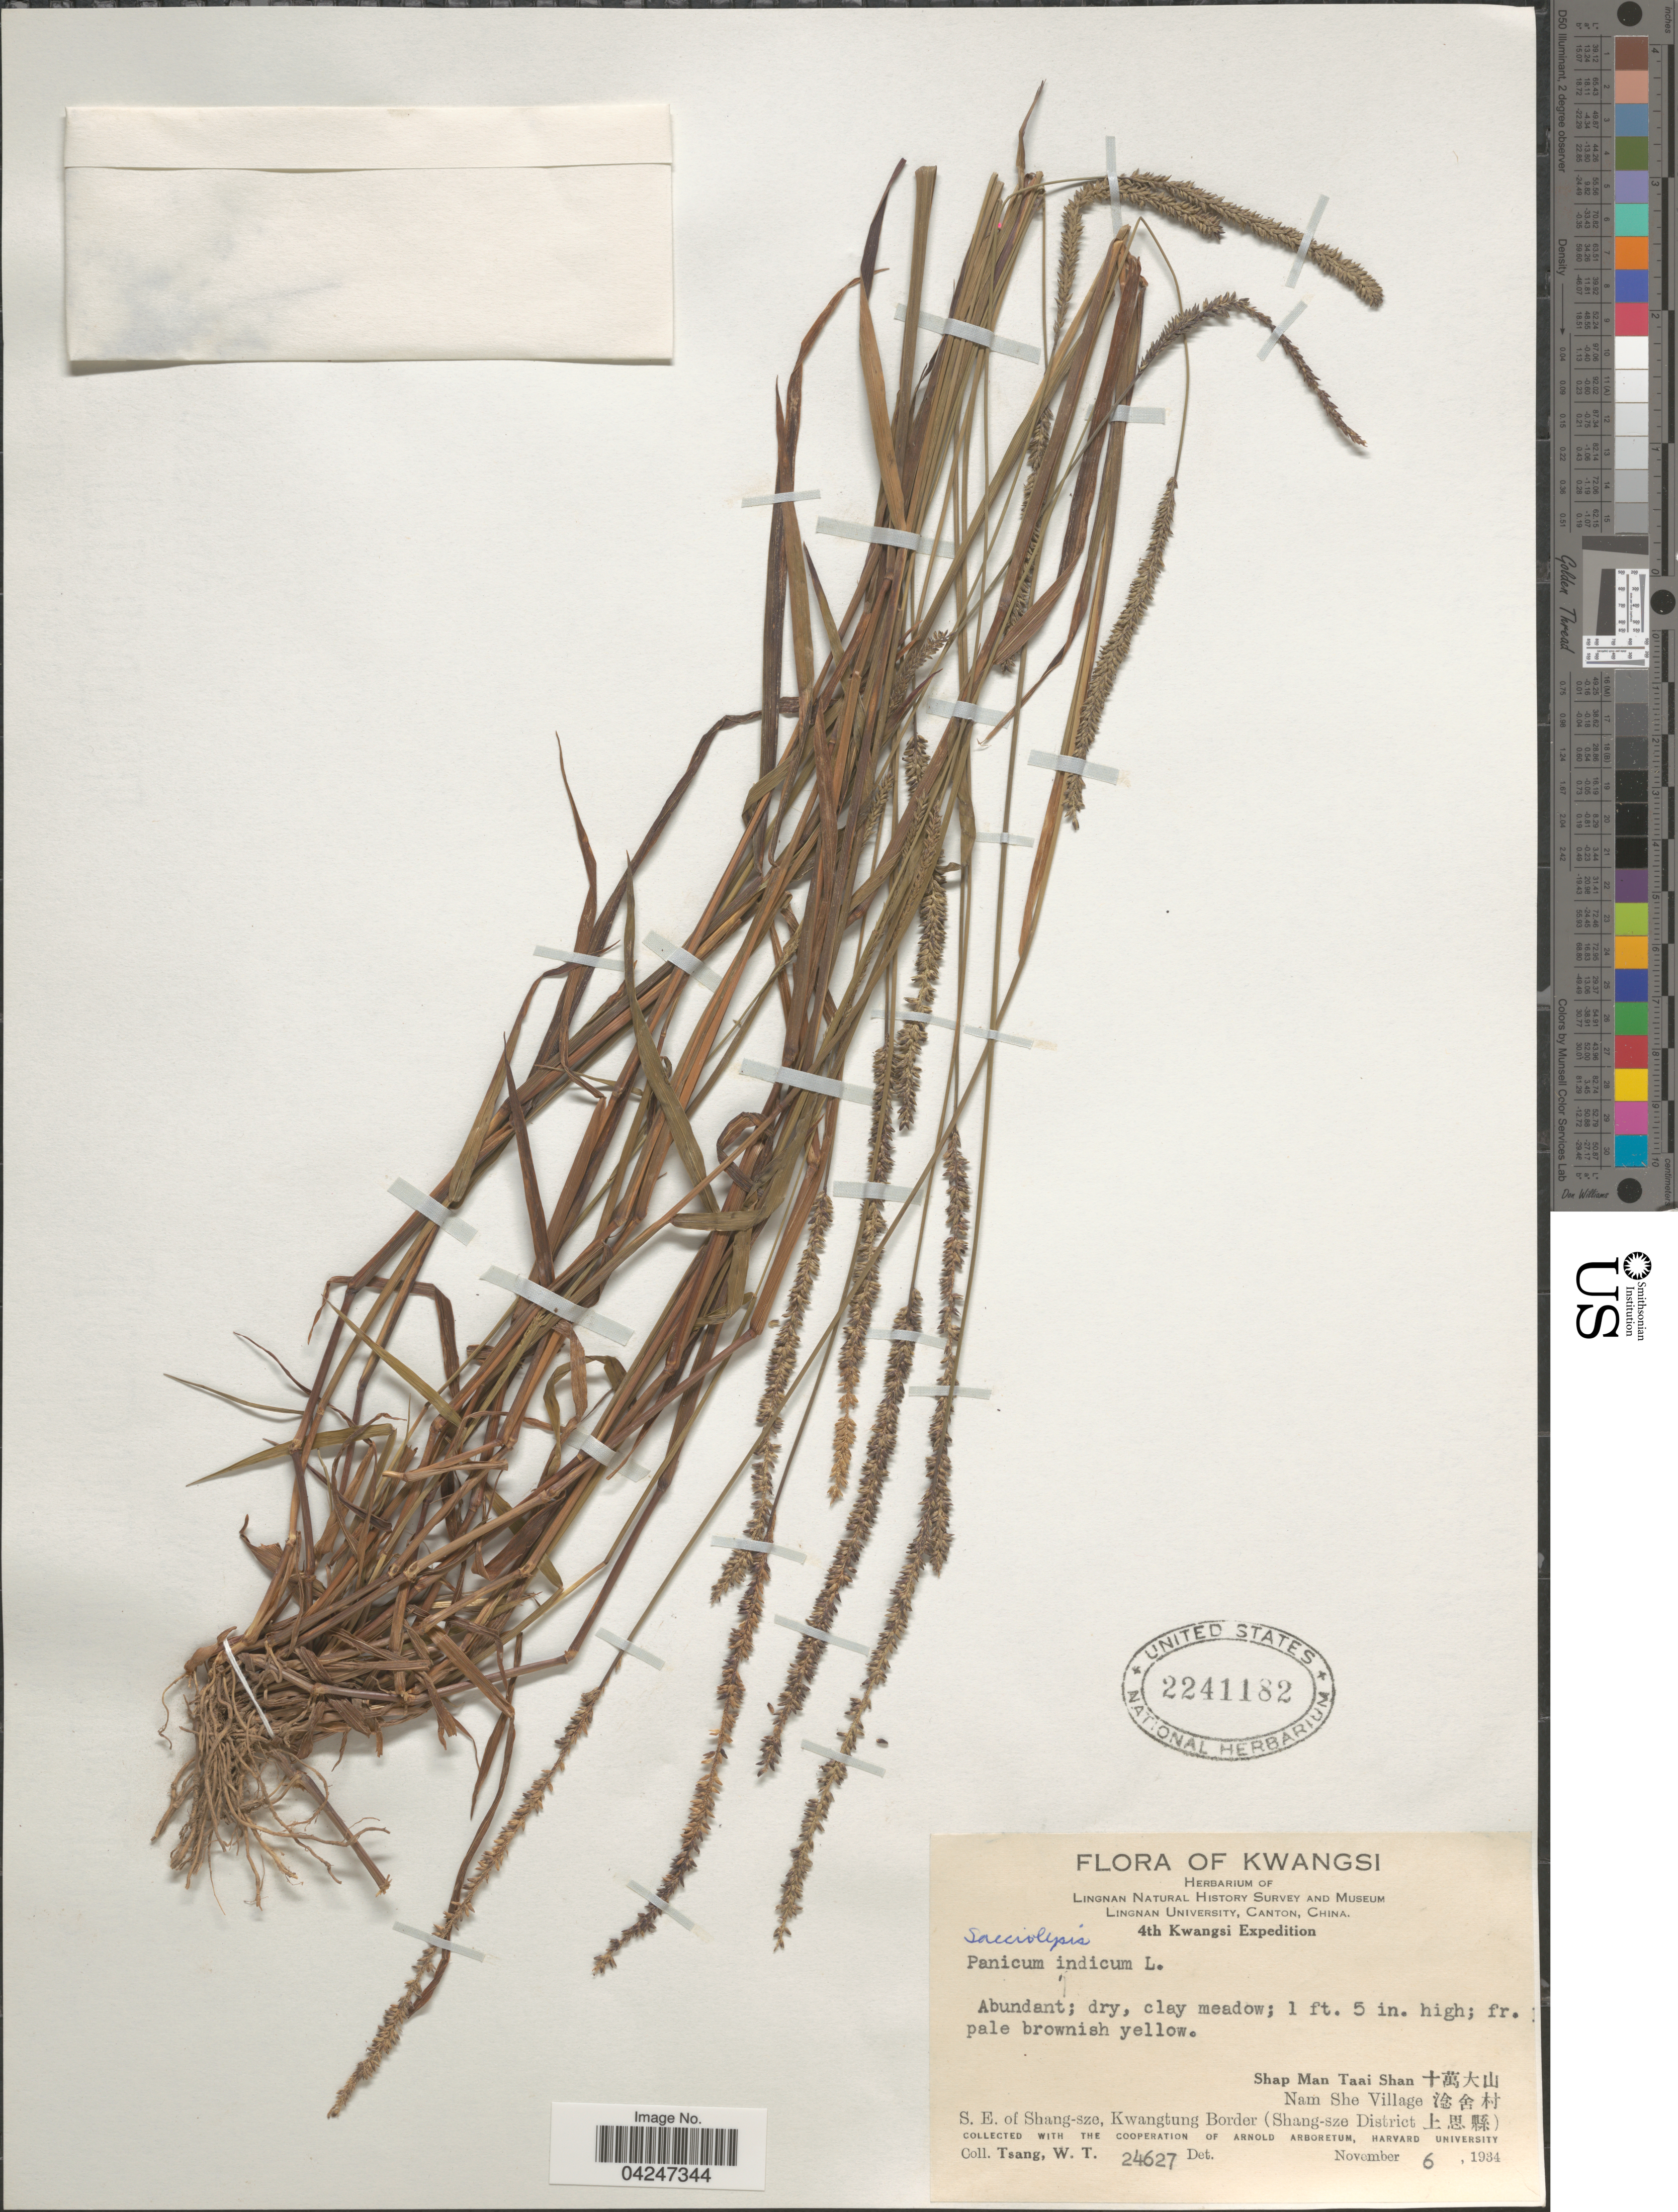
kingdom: Plantae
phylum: Tracheophyta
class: Liliopsida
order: Poales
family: Poaceae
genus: Sacciolepis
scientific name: Sacciolepis indica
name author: (L.) Chase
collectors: W. T. Tsang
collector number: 24627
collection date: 1934-11-06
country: China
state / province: Guangxi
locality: Kwangsi. Lingnan Natural History Survey and Museum. 4th Kwangsi Expedition. Shap Man Taai Shan X. Nam She Village X. S.E. of Shang-sze, Kwangtung Border (Shang-sze District X).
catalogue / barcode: US 2241182